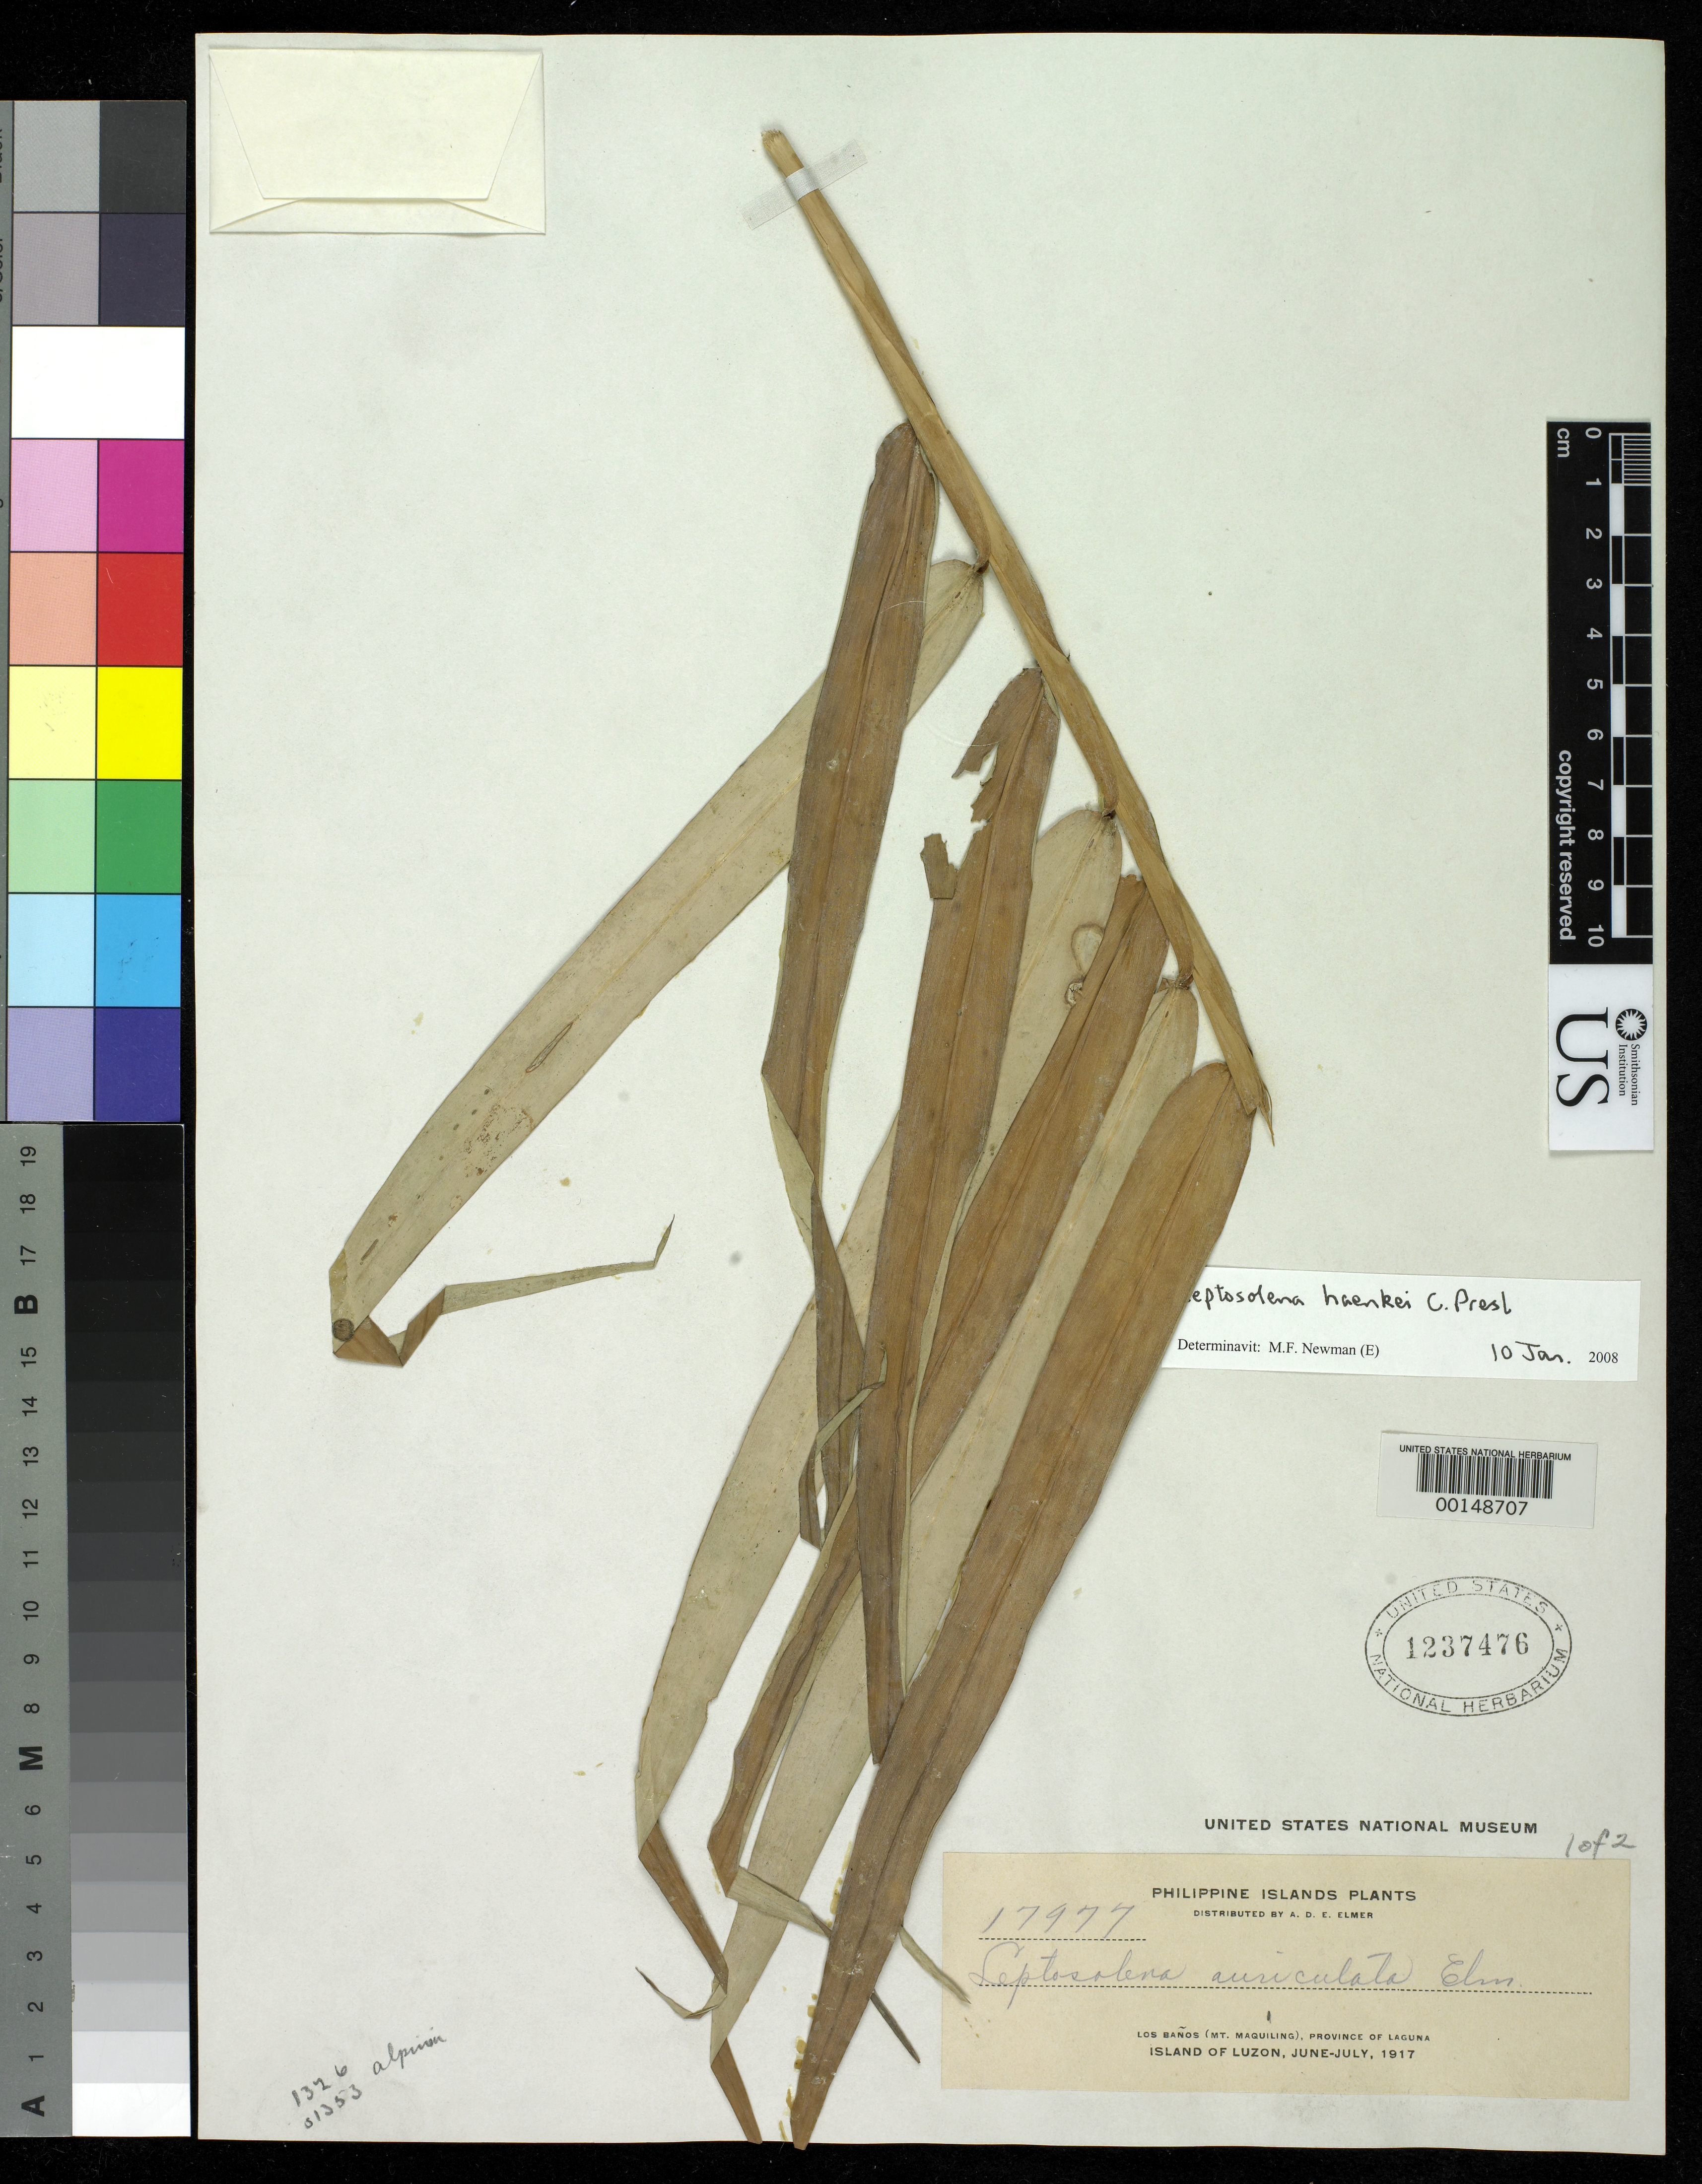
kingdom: Plantae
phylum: Tracheophyta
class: Liliopsida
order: Zingiberales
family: Zingiberaceae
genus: Leptosolena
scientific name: Leptosolena haenkei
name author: C. Presl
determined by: Newman, M. F.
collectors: A. D. E. Elmer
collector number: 17977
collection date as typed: Jun 1917 to -- Jul 1917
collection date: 1917-06/1917-07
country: Philippines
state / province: Calabarzon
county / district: Laguna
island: Luzon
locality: Los Banos (Mt. Maquiling)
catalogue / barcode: US 1237476